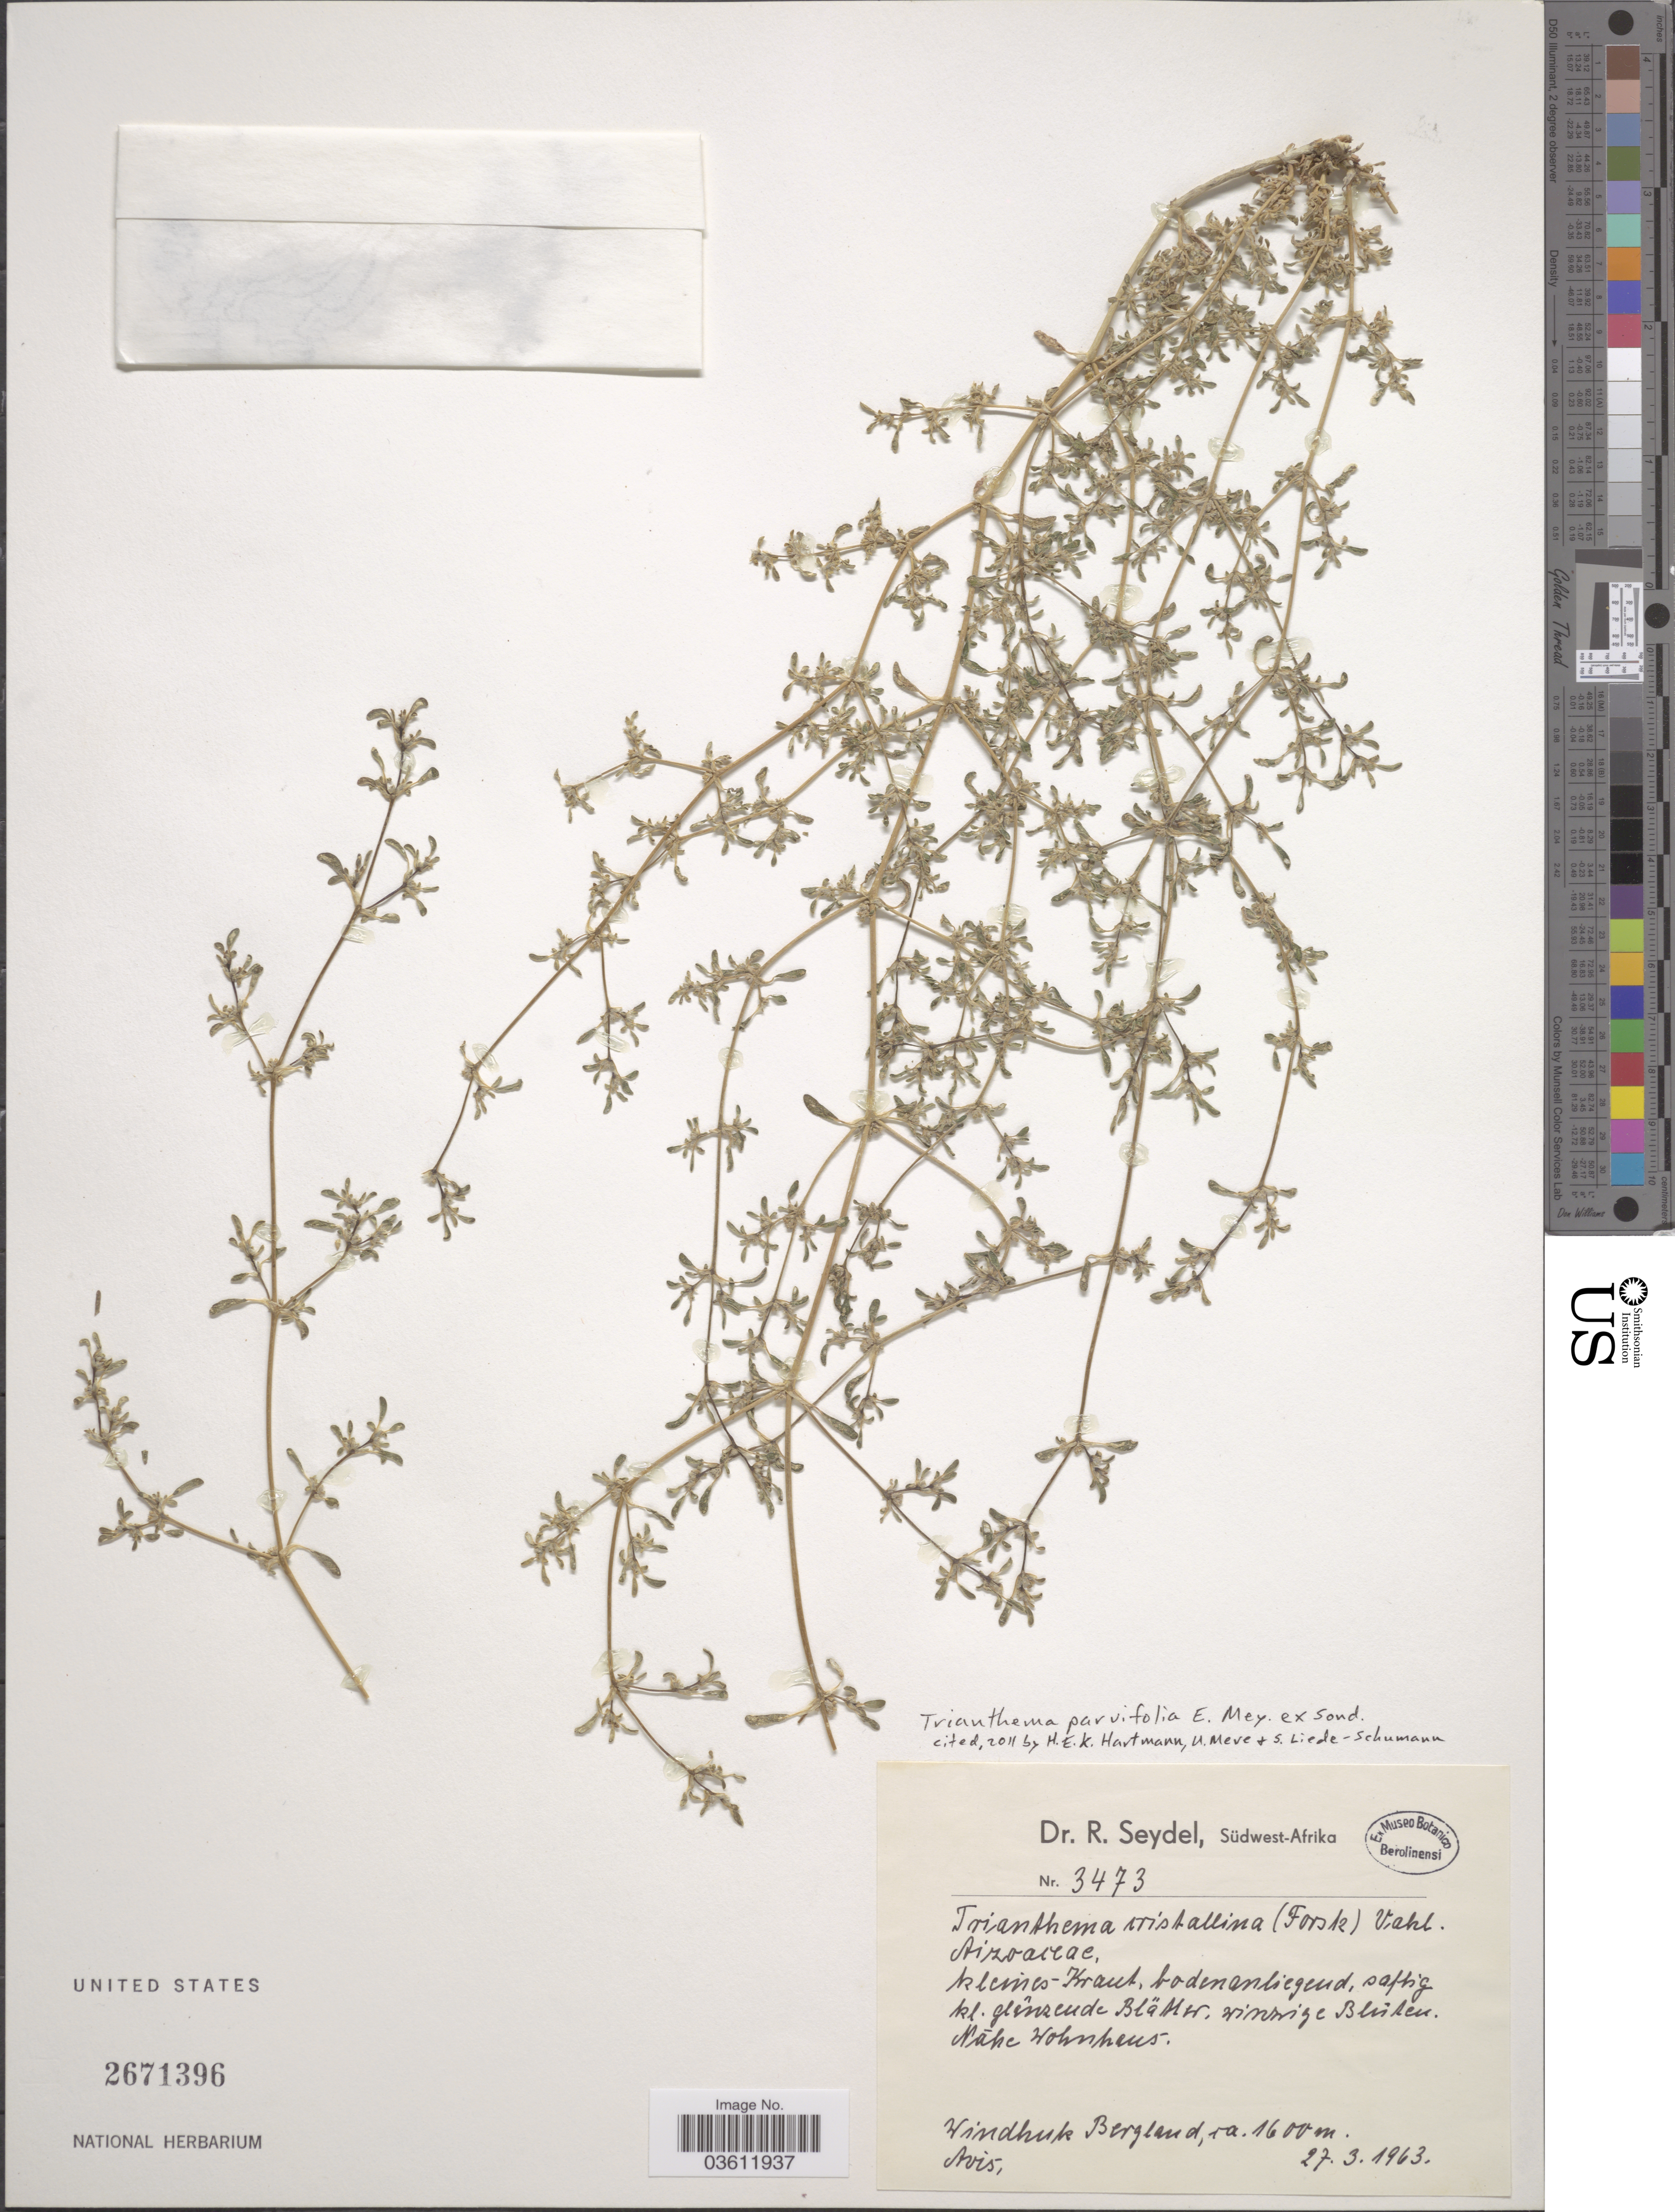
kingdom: Plantae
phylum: Tracheophyta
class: Magnoliopsida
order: Caryophyllales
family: Aizoaceae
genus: Trianthema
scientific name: Trianthema parvifolium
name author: E. Mey. ex Sond.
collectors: R. Seydel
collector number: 3473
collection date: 1963-03-27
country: Namibia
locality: Südwest-Afrika. Windhuk Bergland. Avis.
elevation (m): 1600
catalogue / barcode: US 2671396